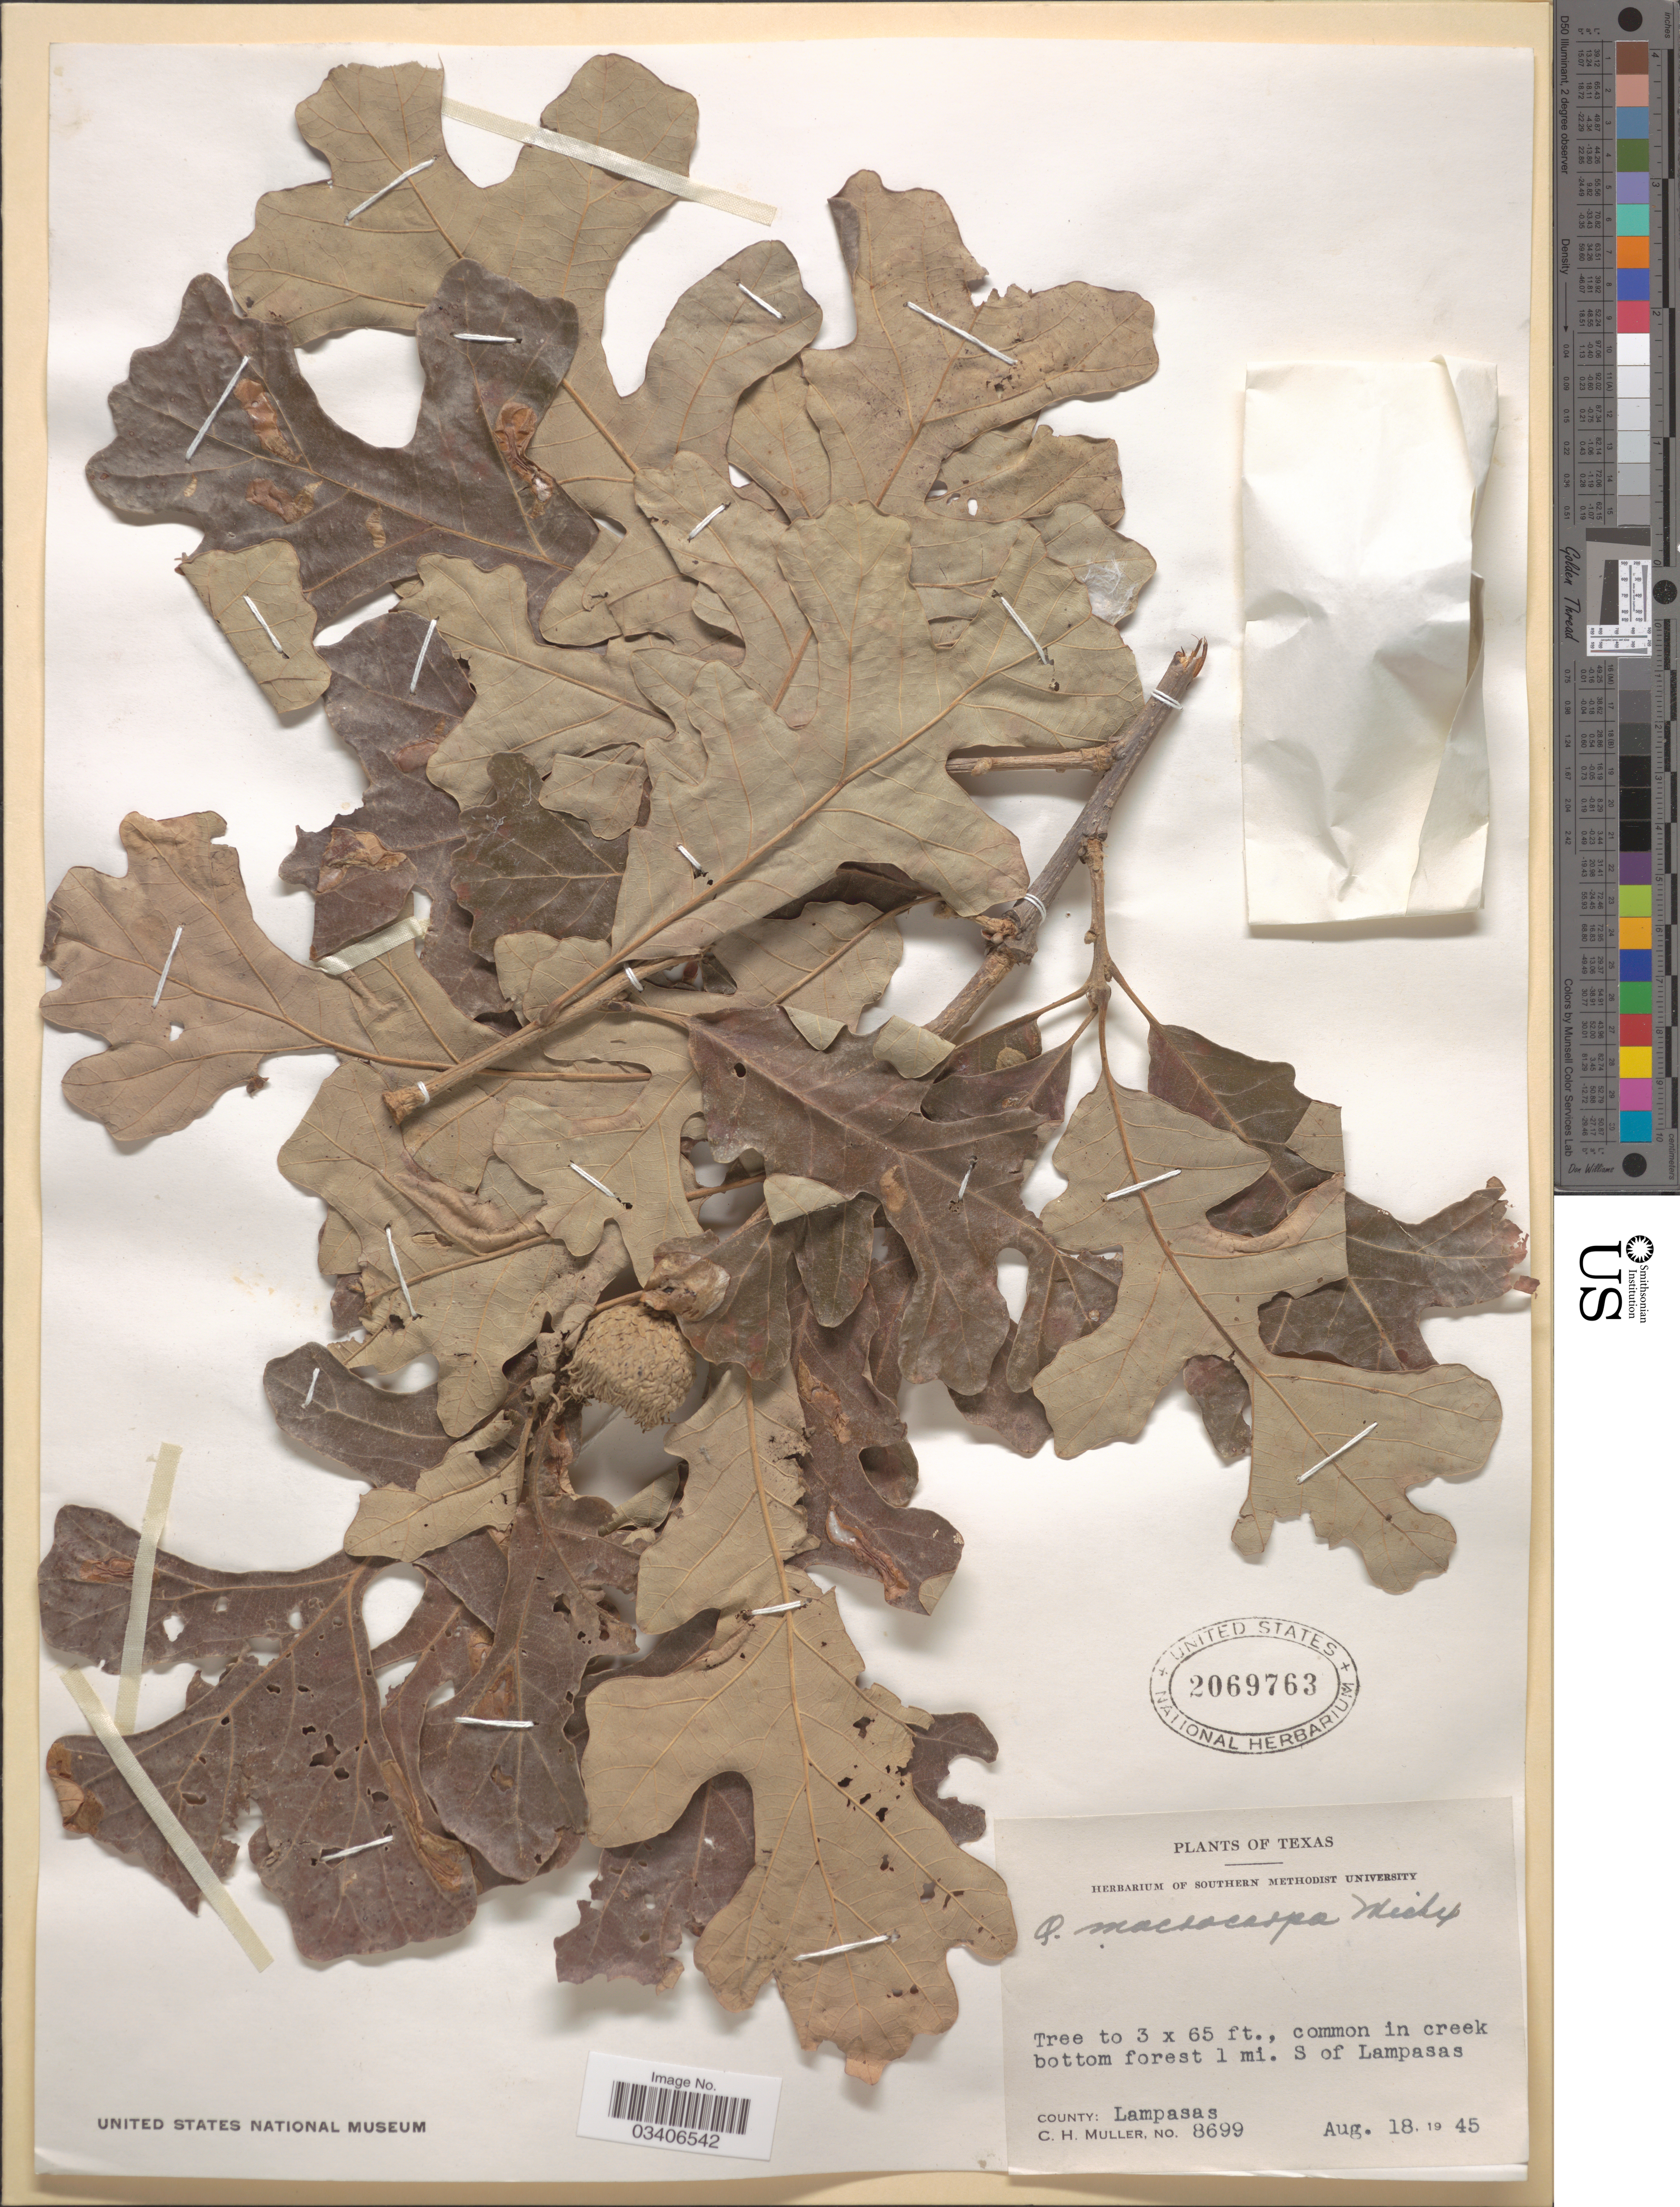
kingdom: Plantae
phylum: Tracheophyta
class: Magnoliopsida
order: Fagales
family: Fagaceae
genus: Quercus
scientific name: Quercus macrocarpa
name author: Michx.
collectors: C. H. Mueller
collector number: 8699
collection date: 1945-08-18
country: United States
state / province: Texas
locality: Common in creek bottom forest 1 mi. S of Lampasas. County: Lampasas.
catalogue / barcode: US 2069763